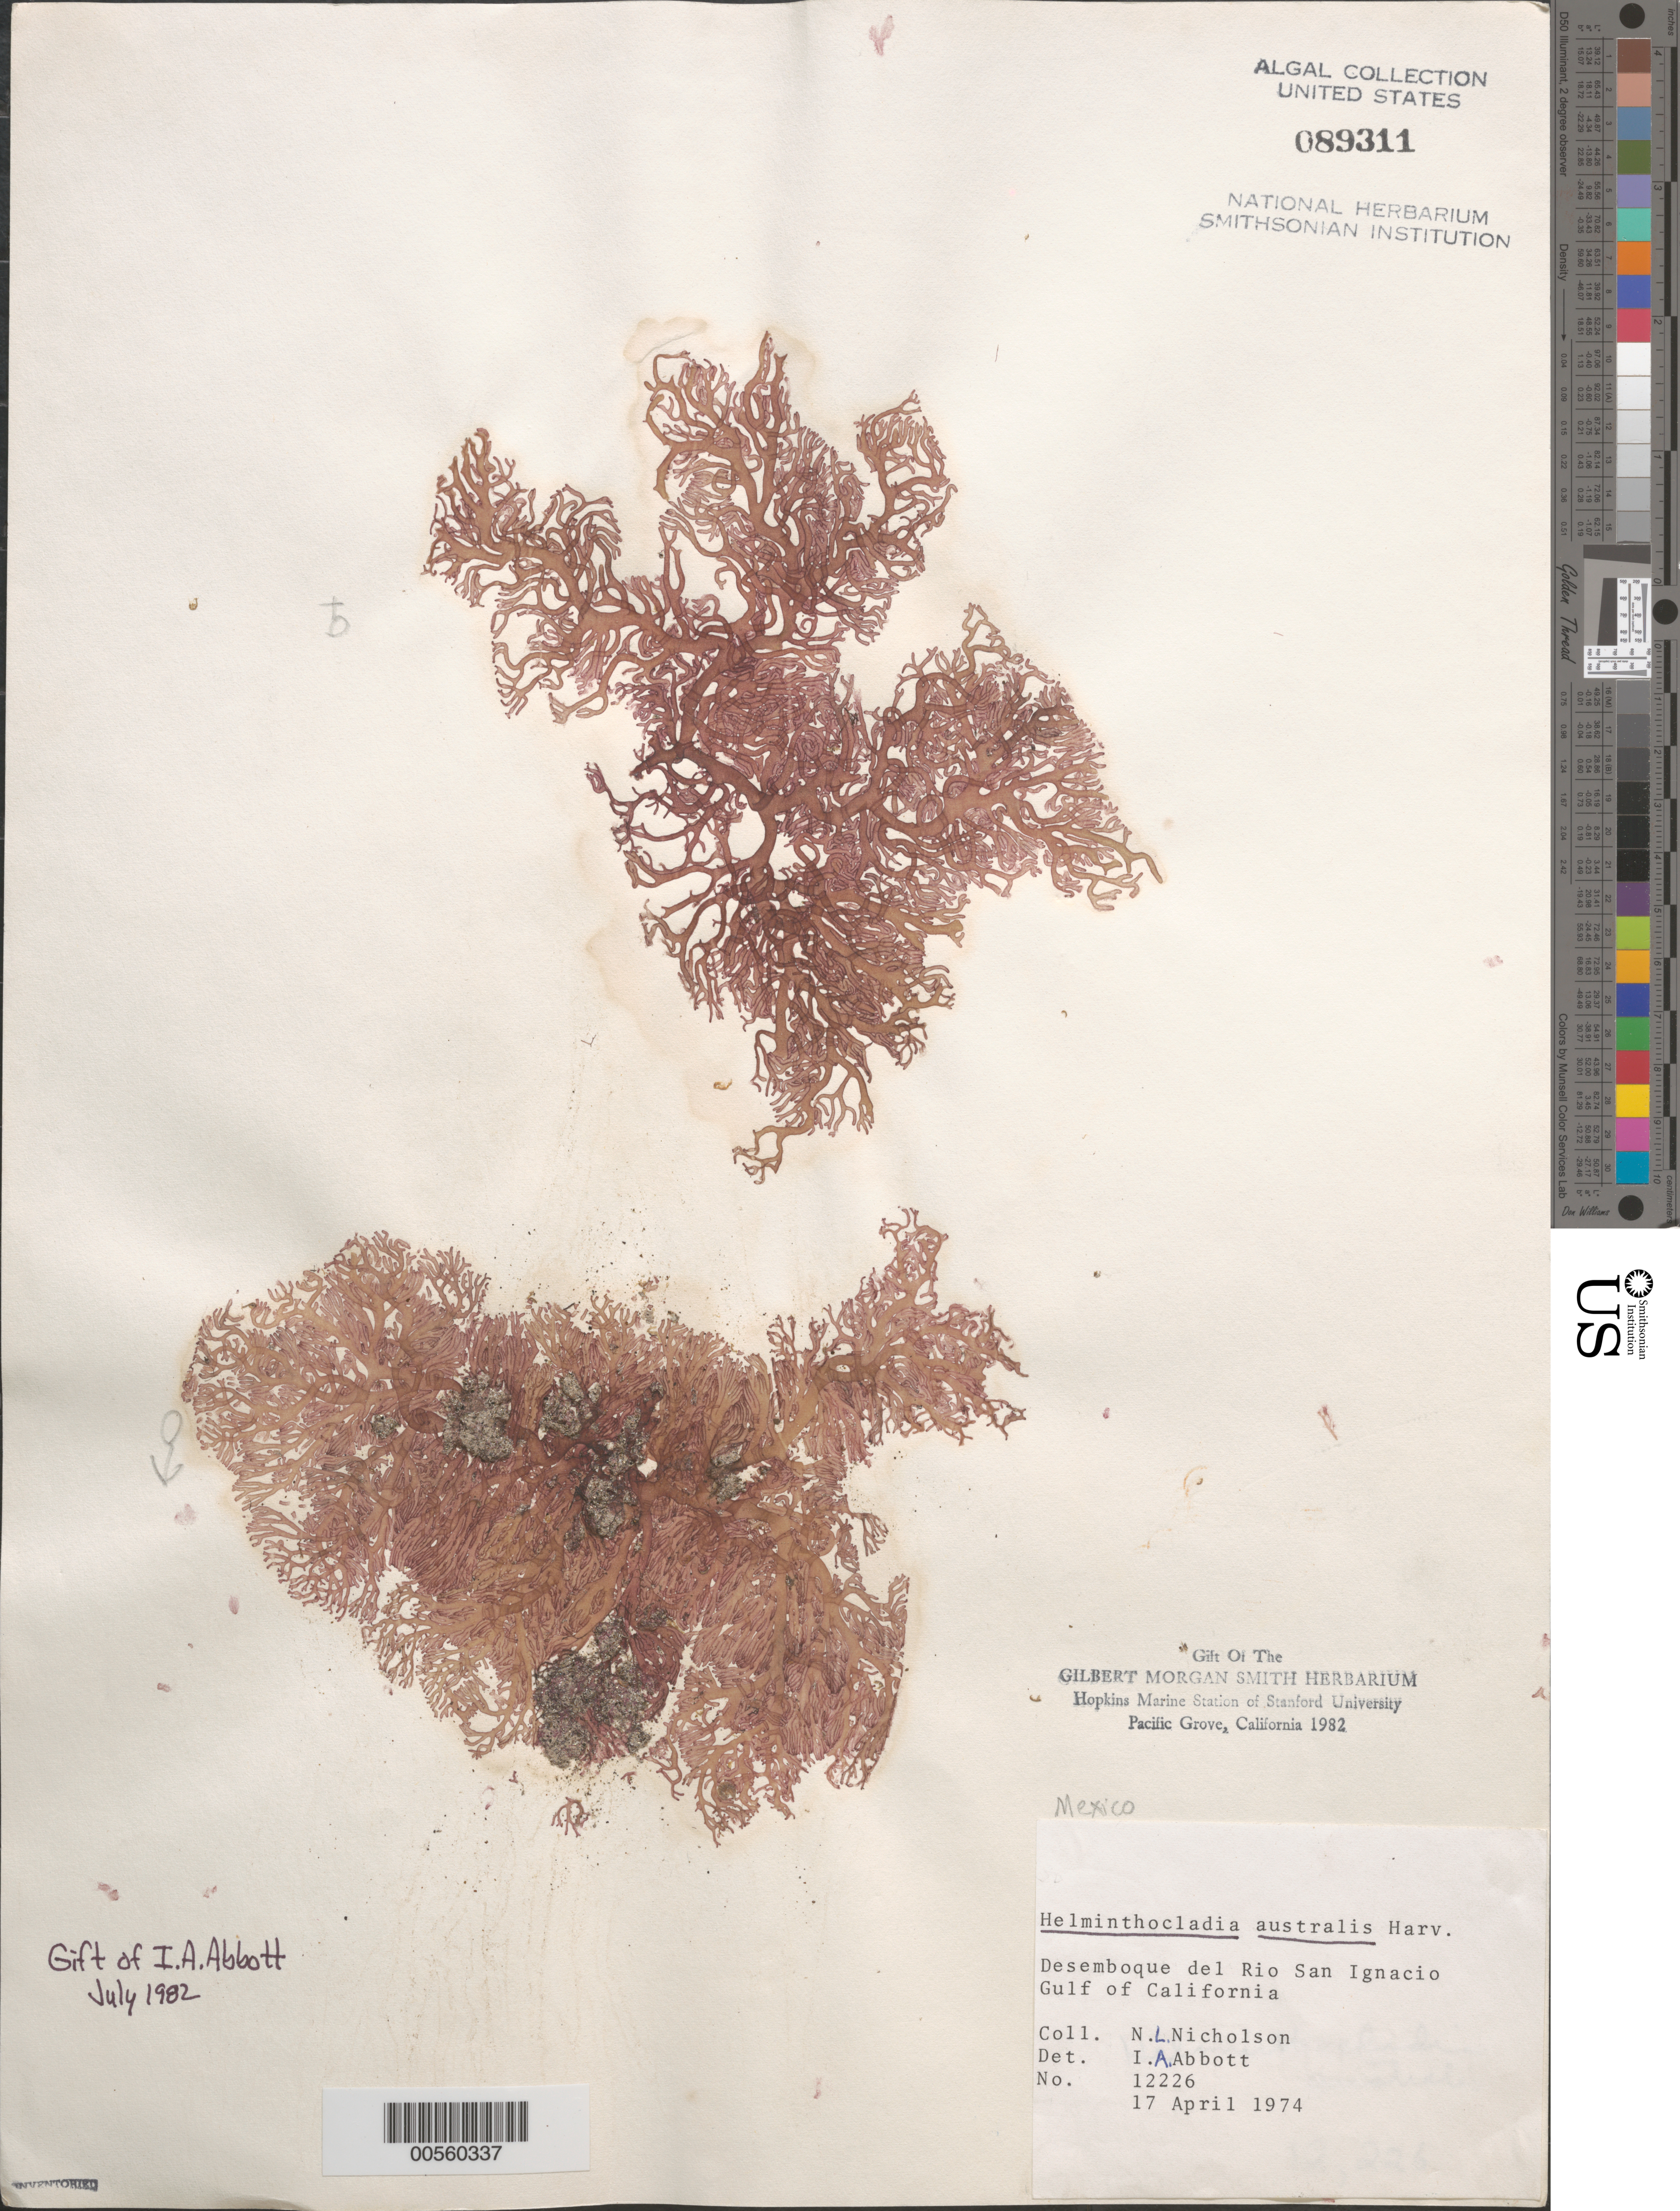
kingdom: Plantae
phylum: Rhodophyta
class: Florideophyceae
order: Nemaliales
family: Liagoraceae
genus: Helminthocladia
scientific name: Helminthocladia australis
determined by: Abbott, Isabella A.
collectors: N. Nicholson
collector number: IAA 12226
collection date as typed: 17 Apr 1974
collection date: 1974-04-17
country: Mexico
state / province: Baja California Sur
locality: Rio San Ignacio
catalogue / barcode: US 89311